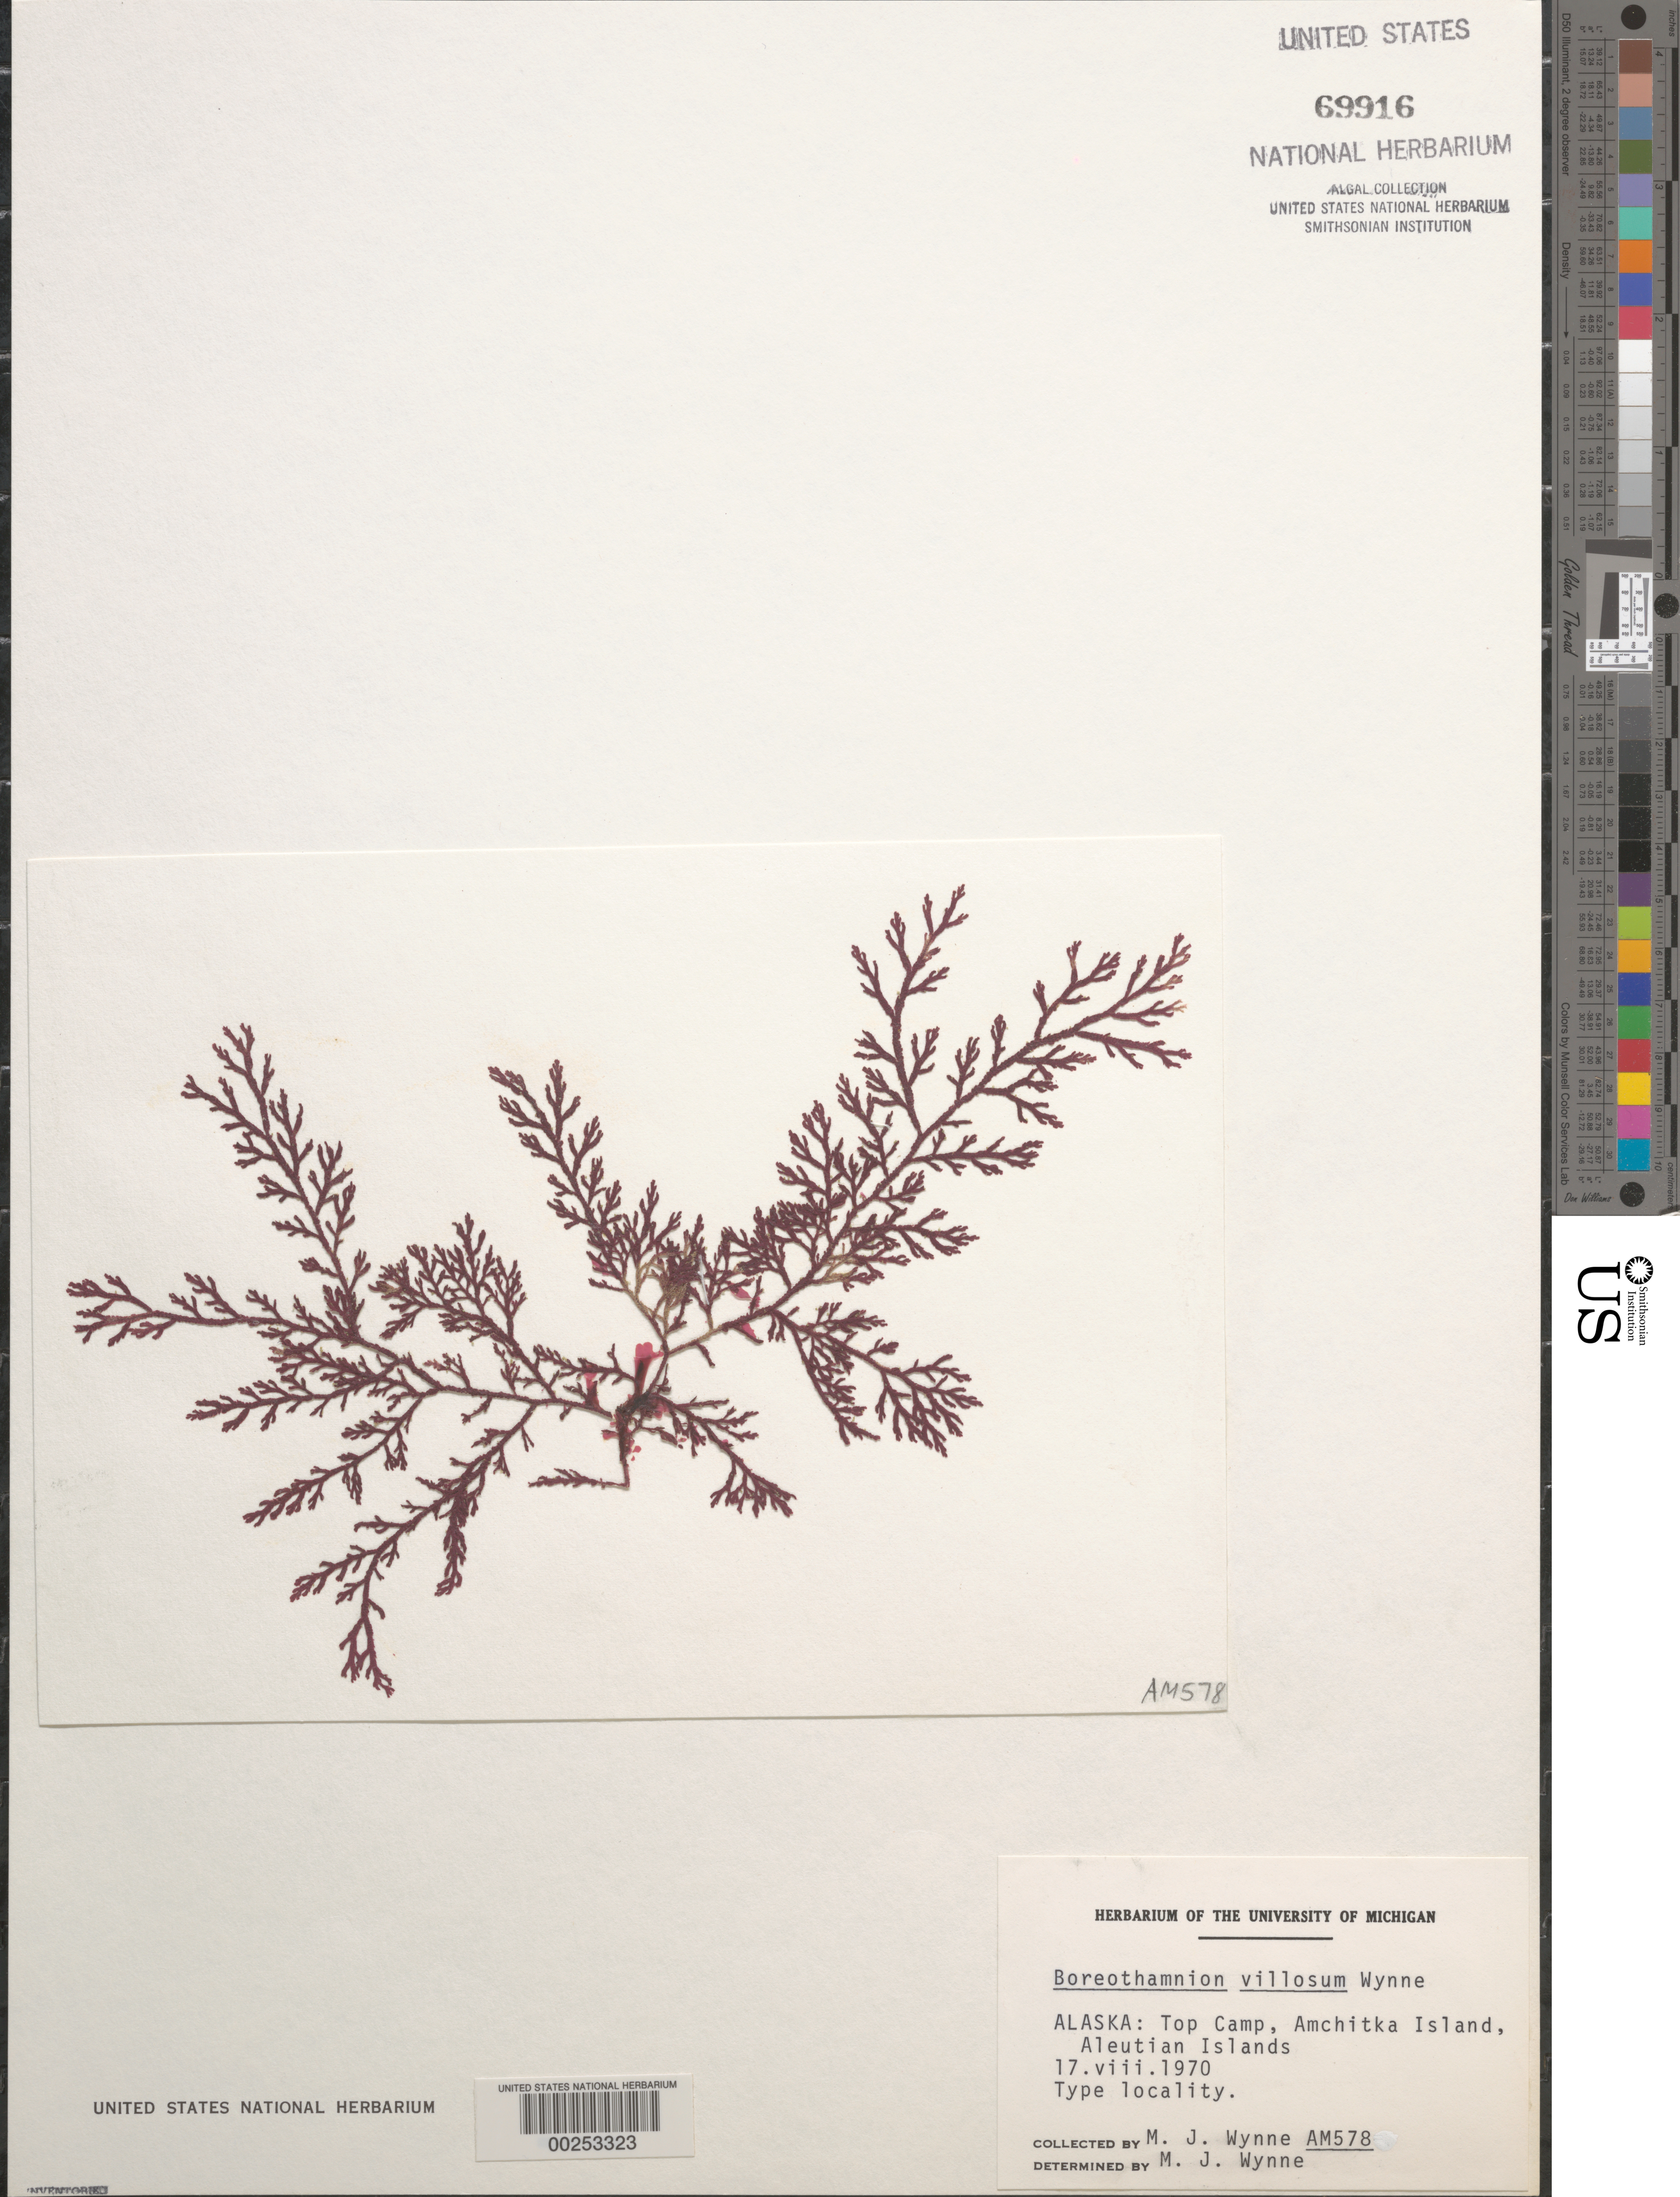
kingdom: Plantae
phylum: Rhodophyta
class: Florideophyceae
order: Ceramiales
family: Ceramiaceae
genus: Boreothamnion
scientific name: Boreothamnion villosum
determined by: Wynne, M. J.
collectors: M.J. Wynne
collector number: Am578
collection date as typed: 17 Aug 1970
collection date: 1970-08-17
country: United States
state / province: Alaska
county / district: Aleutian Islands Division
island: Amchitka Island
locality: Top Camp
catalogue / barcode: US 69916